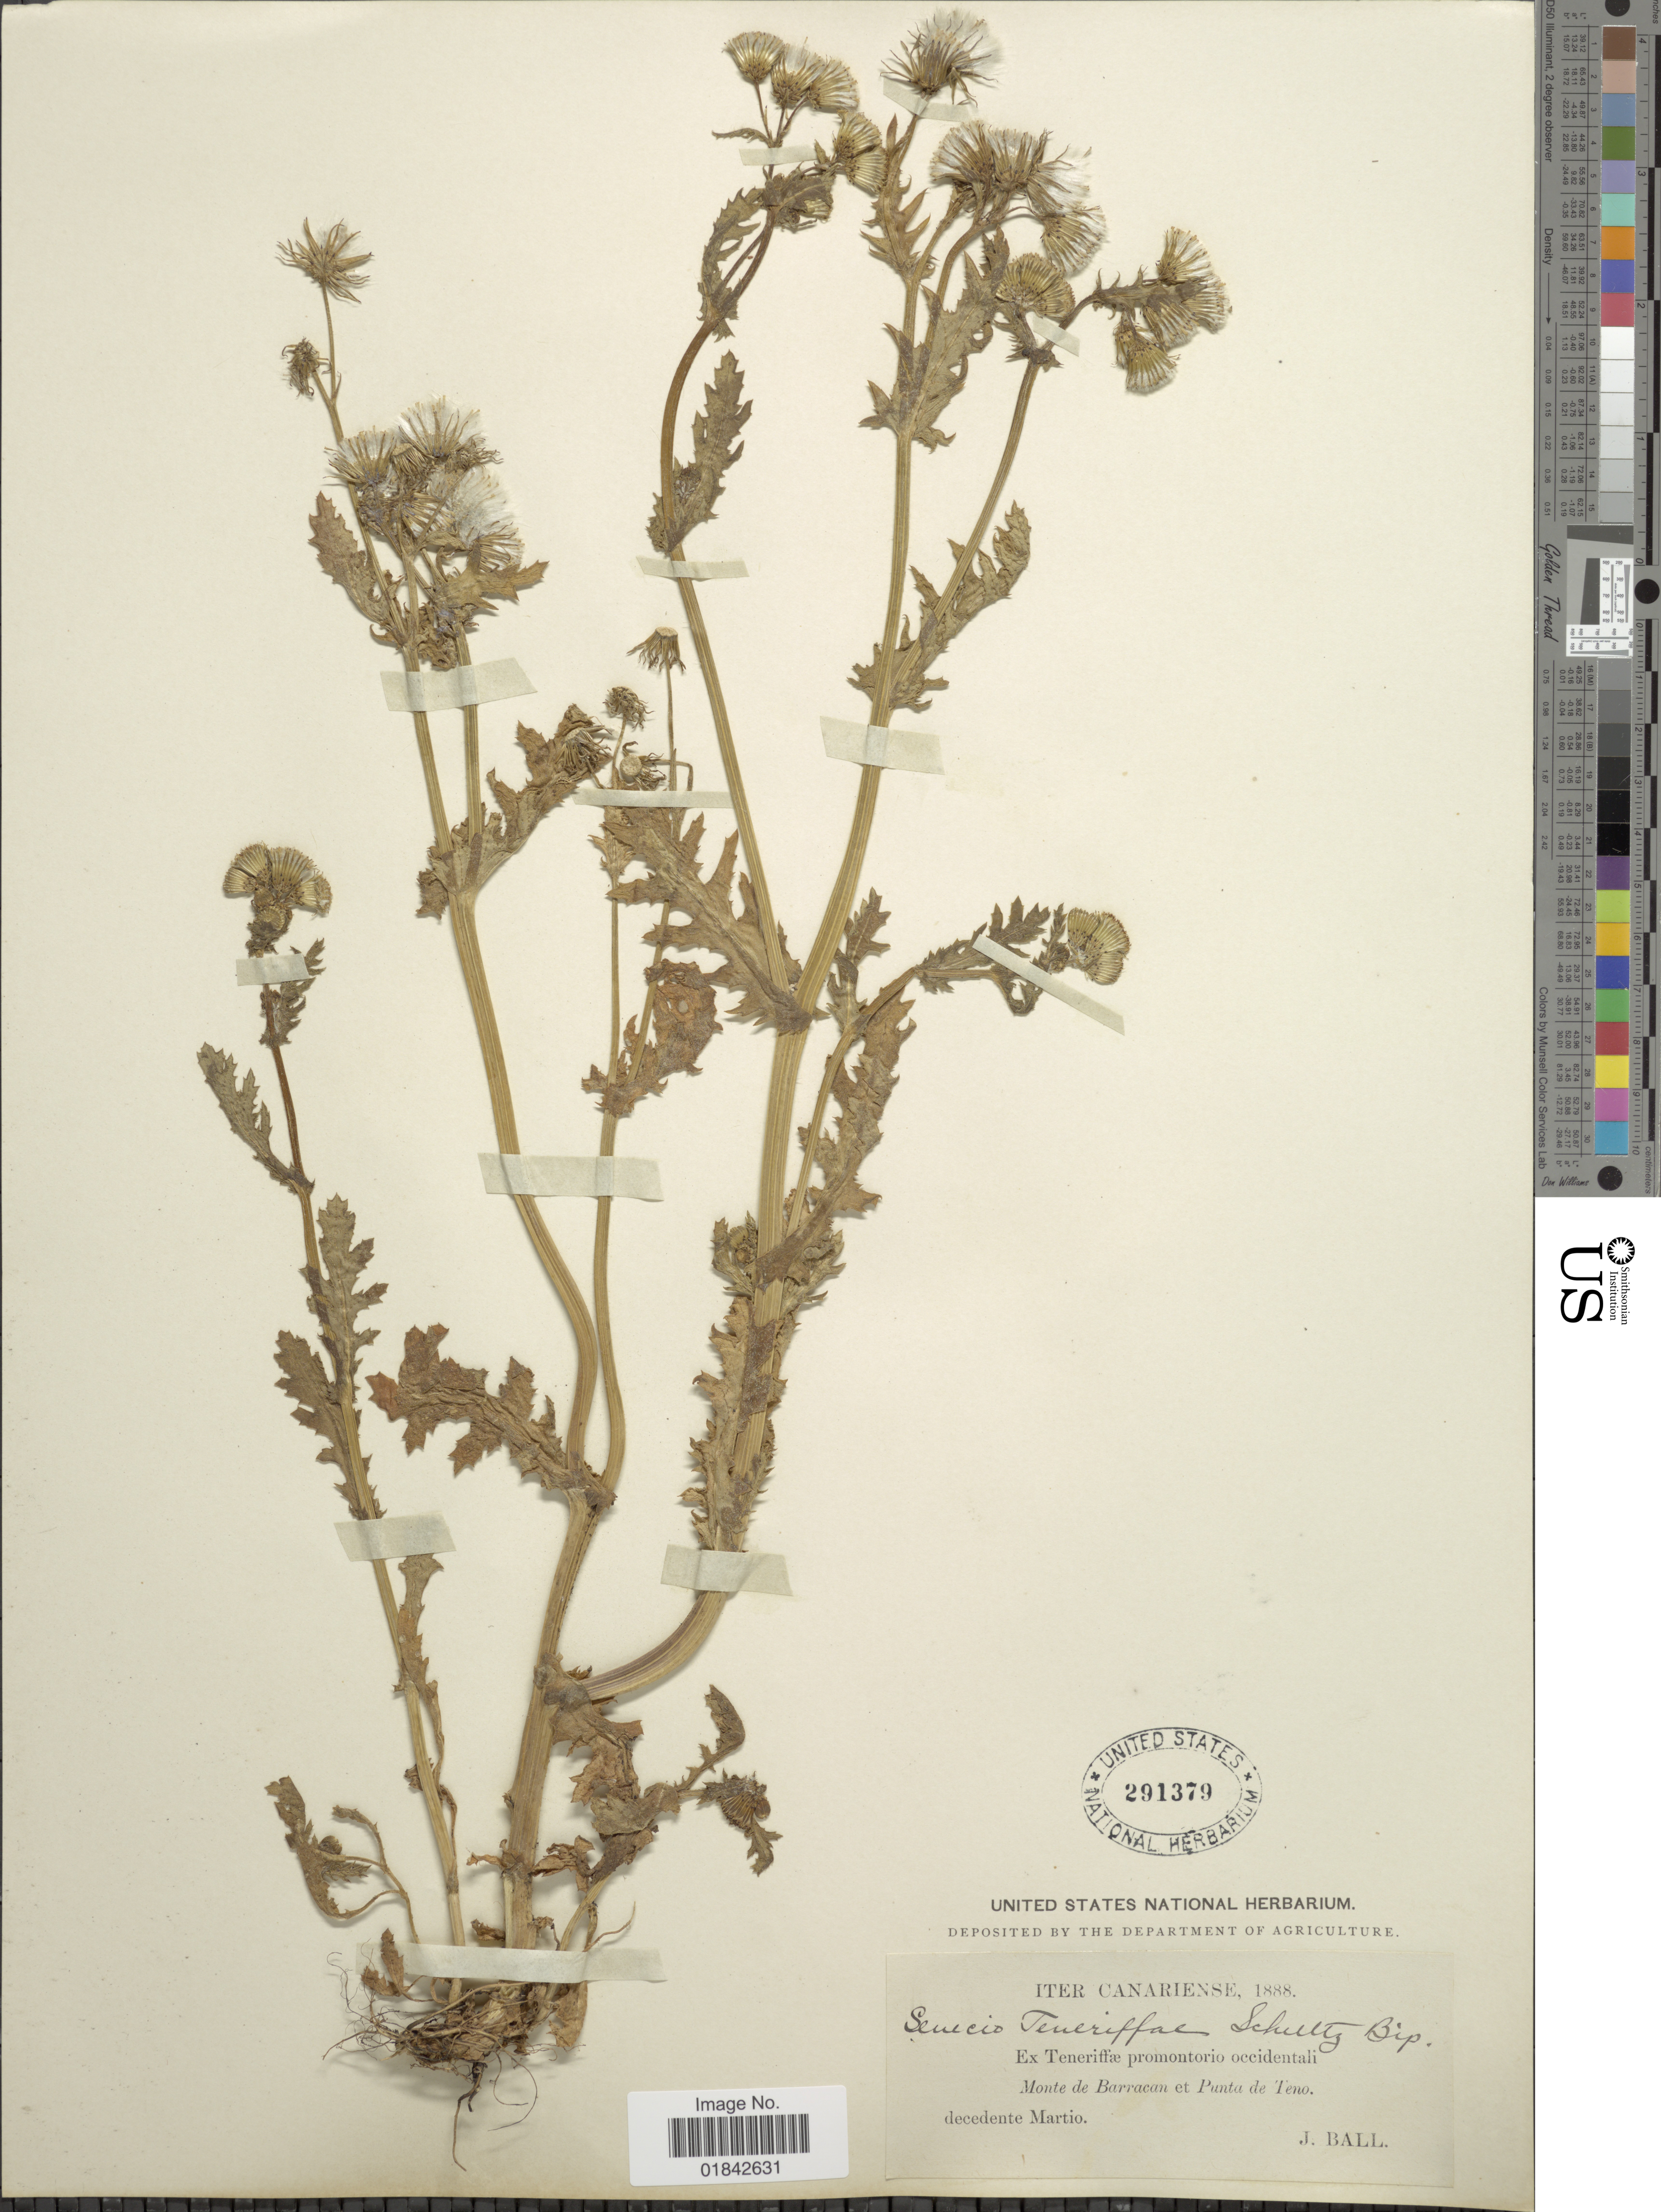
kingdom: Plantae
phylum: Tracheophyta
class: Magnoliopsida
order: Asterales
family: Asteraceae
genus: Senecio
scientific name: Senecio teneriffae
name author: Sch. Bip.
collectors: J. Ball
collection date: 1888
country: Spain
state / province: Canarias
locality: Canariense, Monte de Barracan et Punta de Teno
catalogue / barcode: US 291379